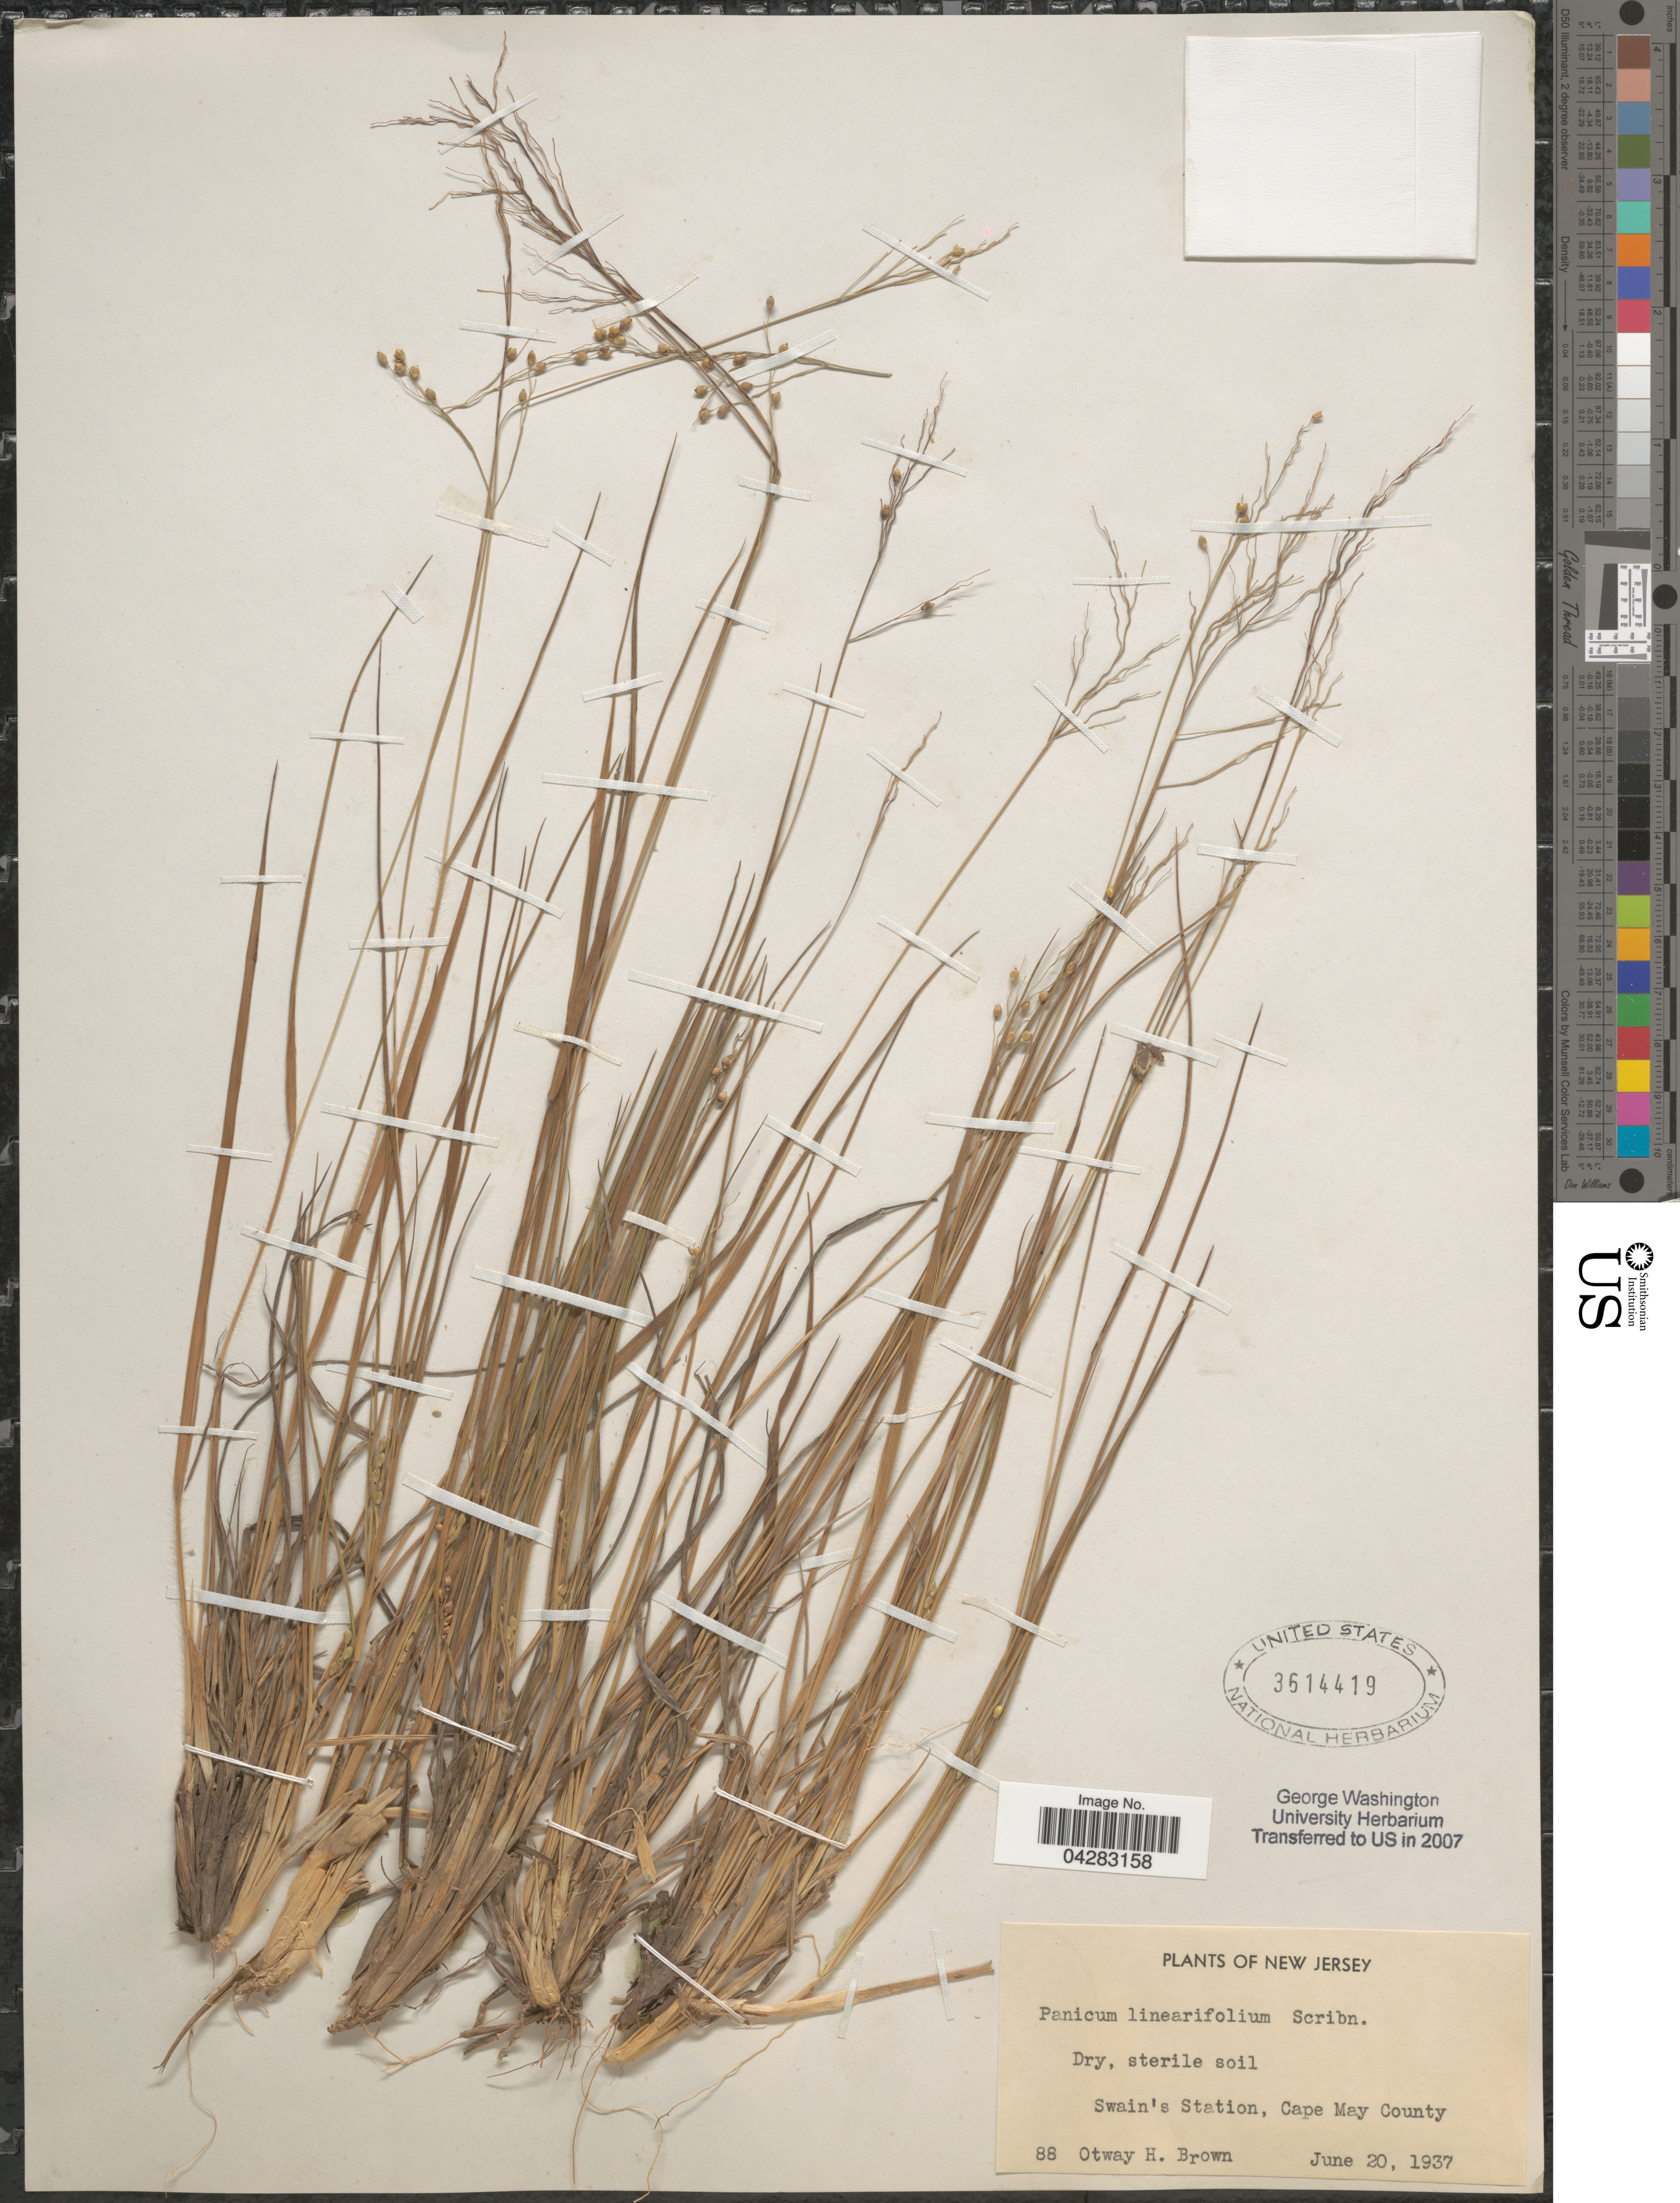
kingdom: Plantae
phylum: Tracheophyta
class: Liliopsida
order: Poales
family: Poaceae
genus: Dichanthelium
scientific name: Dichanthelium linearifolium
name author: (Scribn.) Gould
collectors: O. Brown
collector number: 88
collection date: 1937-06-20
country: United States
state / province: New Jersey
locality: Dry, sterile soil. Swain's Station, Cape May County.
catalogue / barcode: US 3614419